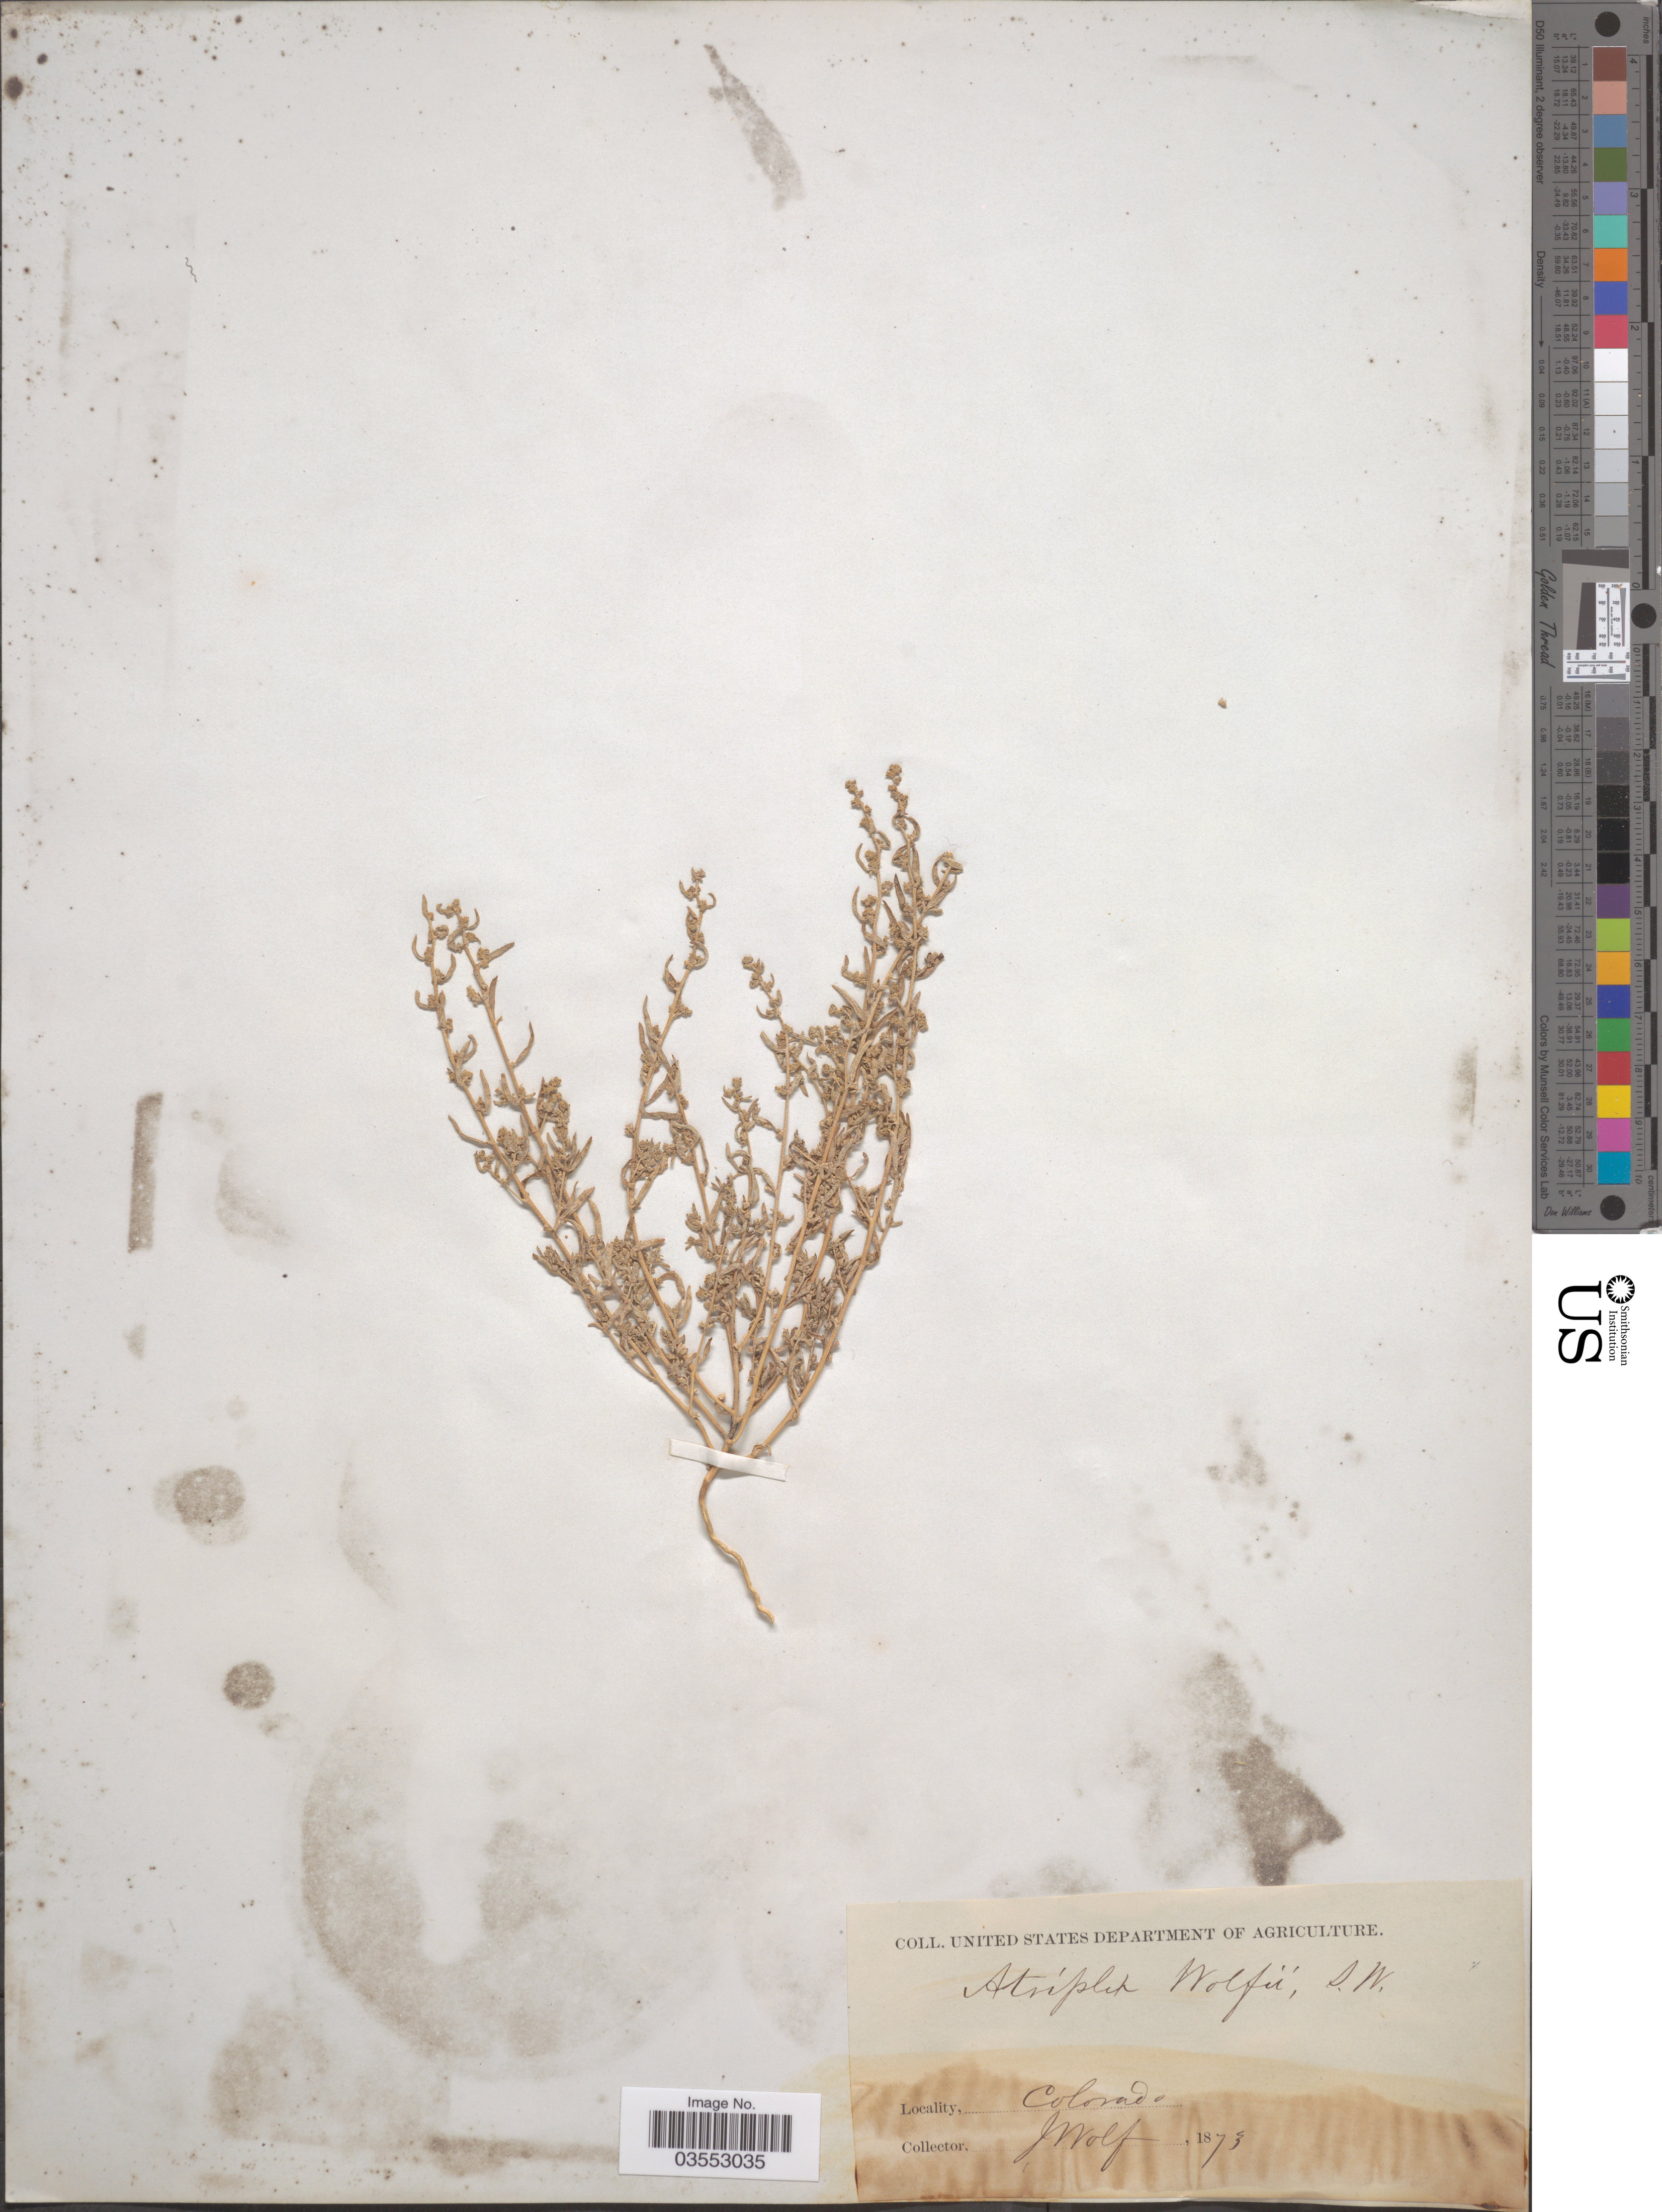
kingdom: Plantae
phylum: Tracheophyta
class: Magnoliopsida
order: Caryophyllales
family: Amaranthaceae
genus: Atriplex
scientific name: Atriplex wolfii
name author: S. Watson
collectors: J. Wolf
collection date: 1873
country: United States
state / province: Colorado